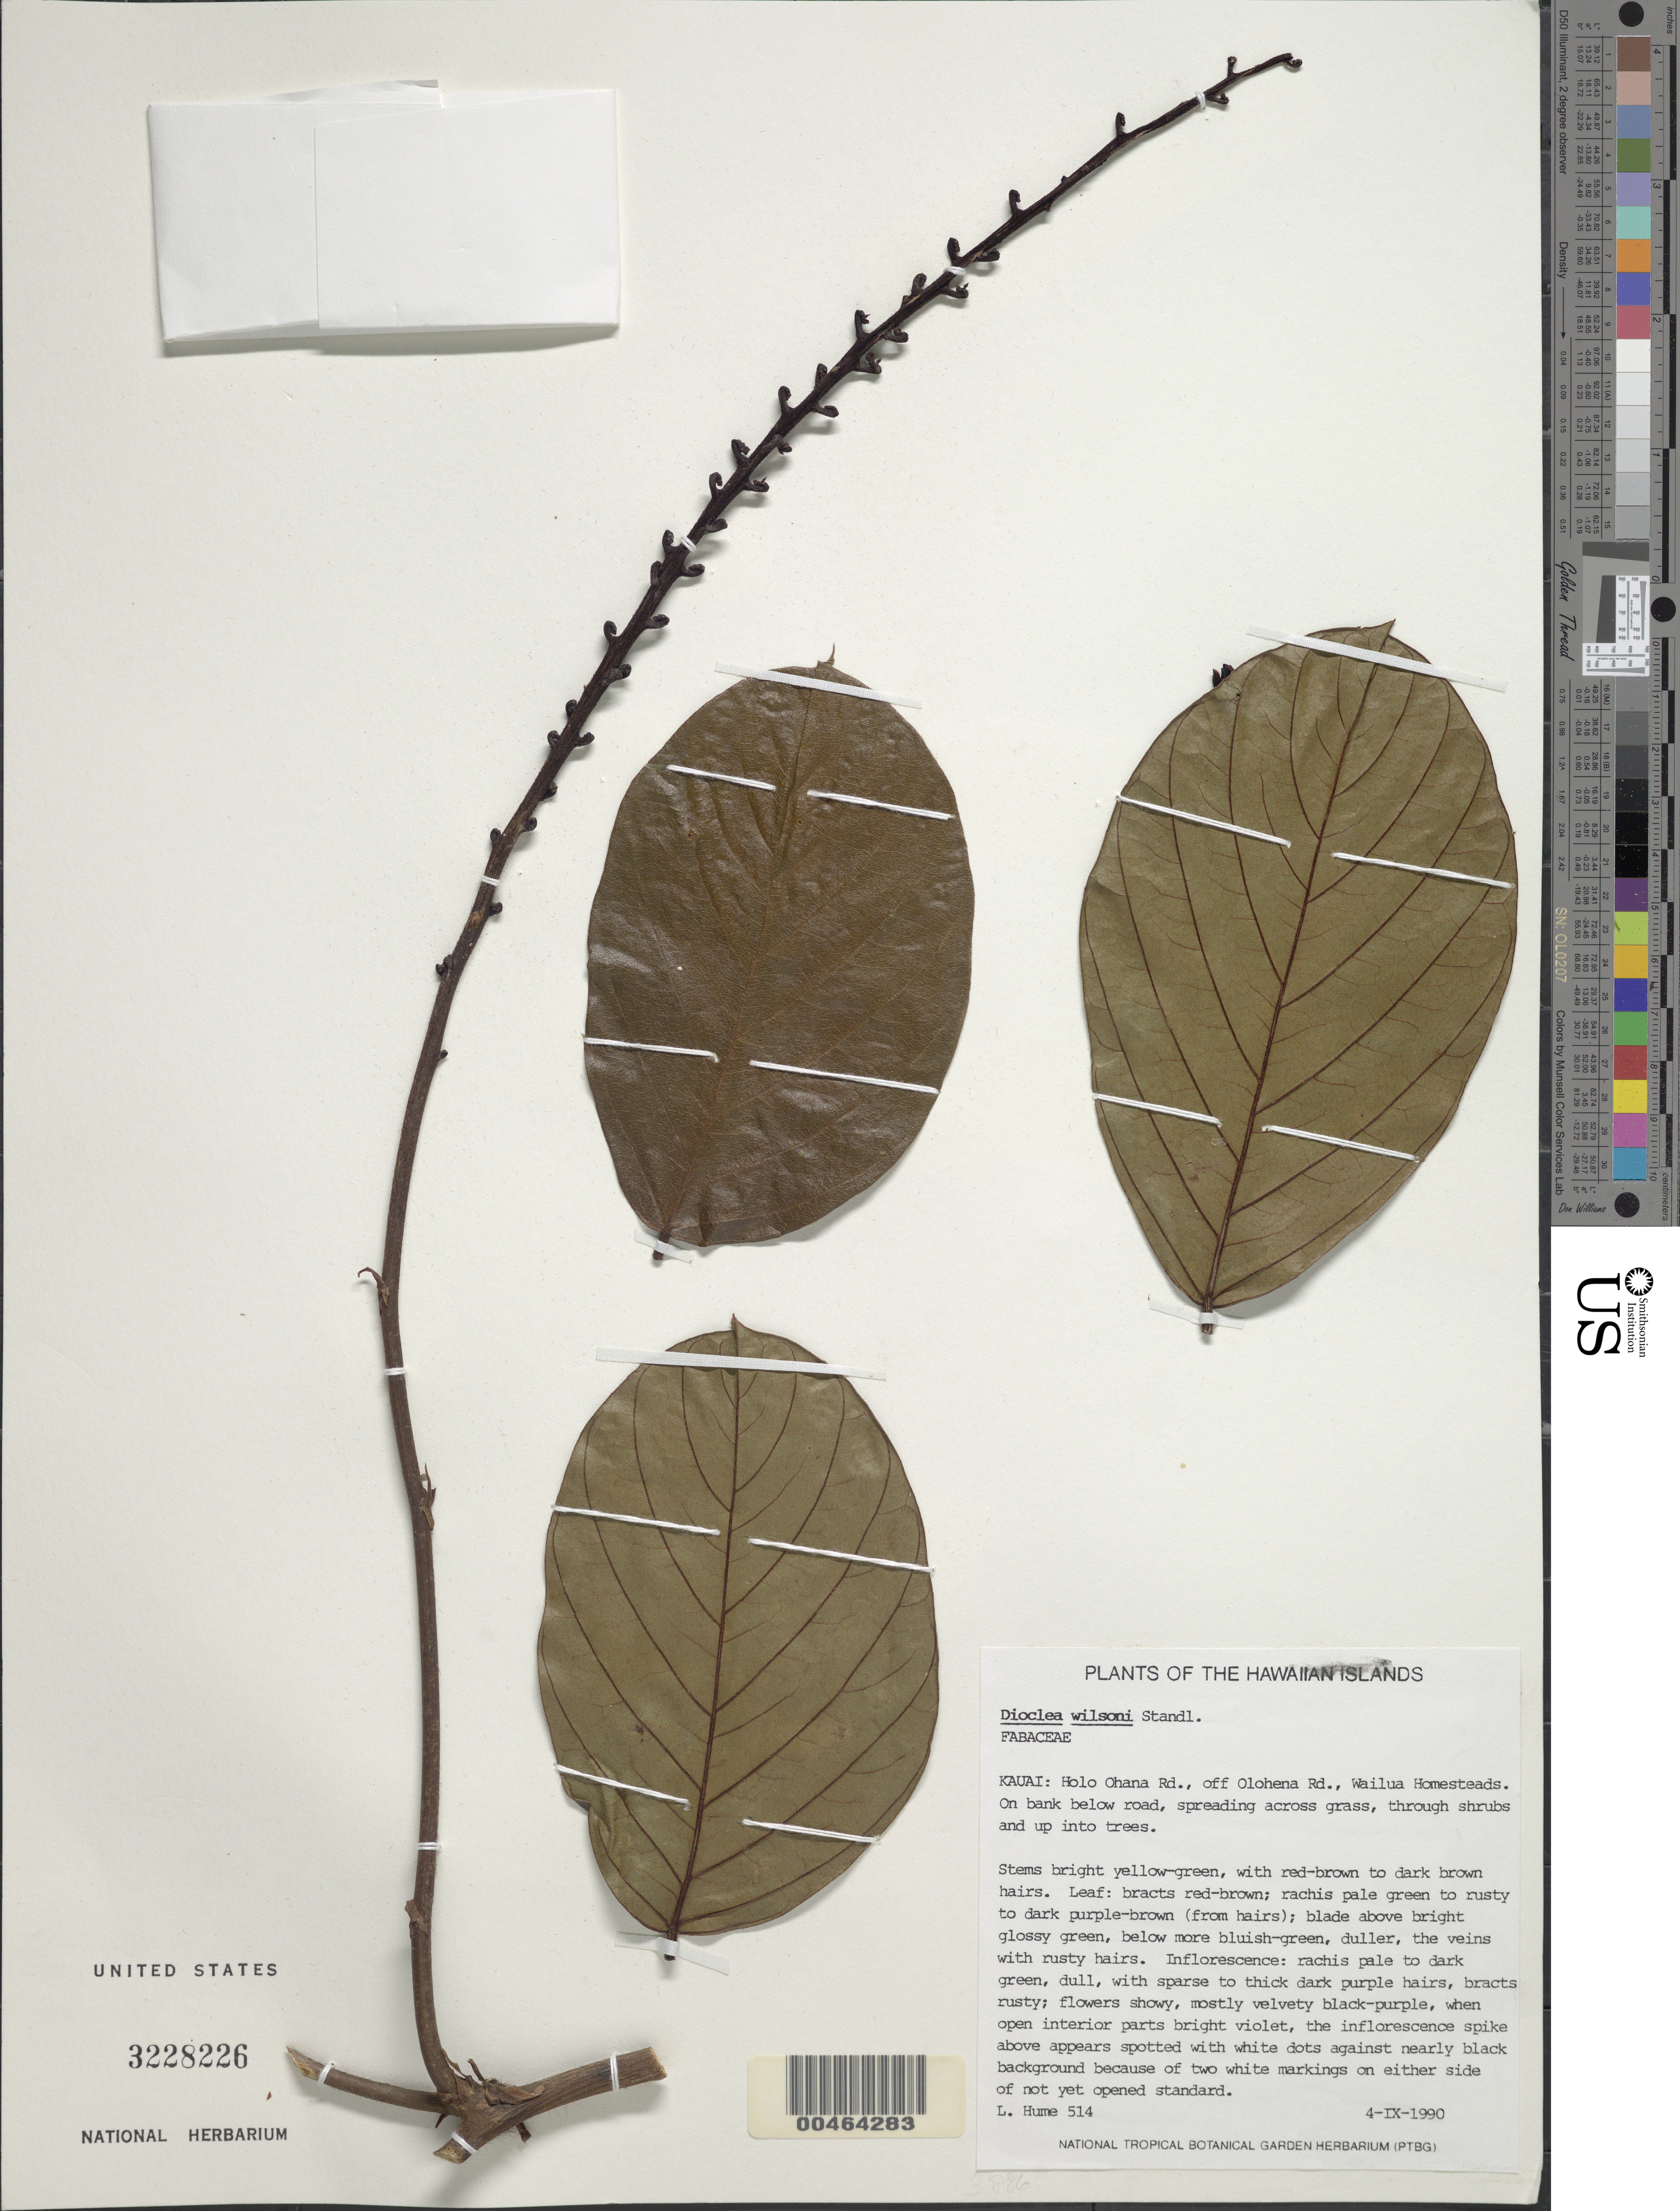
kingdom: Plantae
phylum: Tracheophyta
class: Magnoliopsida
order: Fabales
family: Fabaceae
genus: Macropsychanthus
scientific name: Macropsychanthus wilsonii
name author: (Standl.) L.P. Queiroz & Snak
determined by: Wagner, W. L., (BOT), Smithsonian Institution - National Museum of Natural History (UNITED STATES)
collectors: L. Hume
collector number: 514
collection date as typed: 4 Sep 1990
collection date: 1990-09-04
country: United States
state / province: Hawaii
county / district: Kauai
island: Kaua'i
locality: Holo Ohana Rd., off Olohena Rd., Wailua Homesteads. On bank below road.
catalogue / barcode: US 3228226